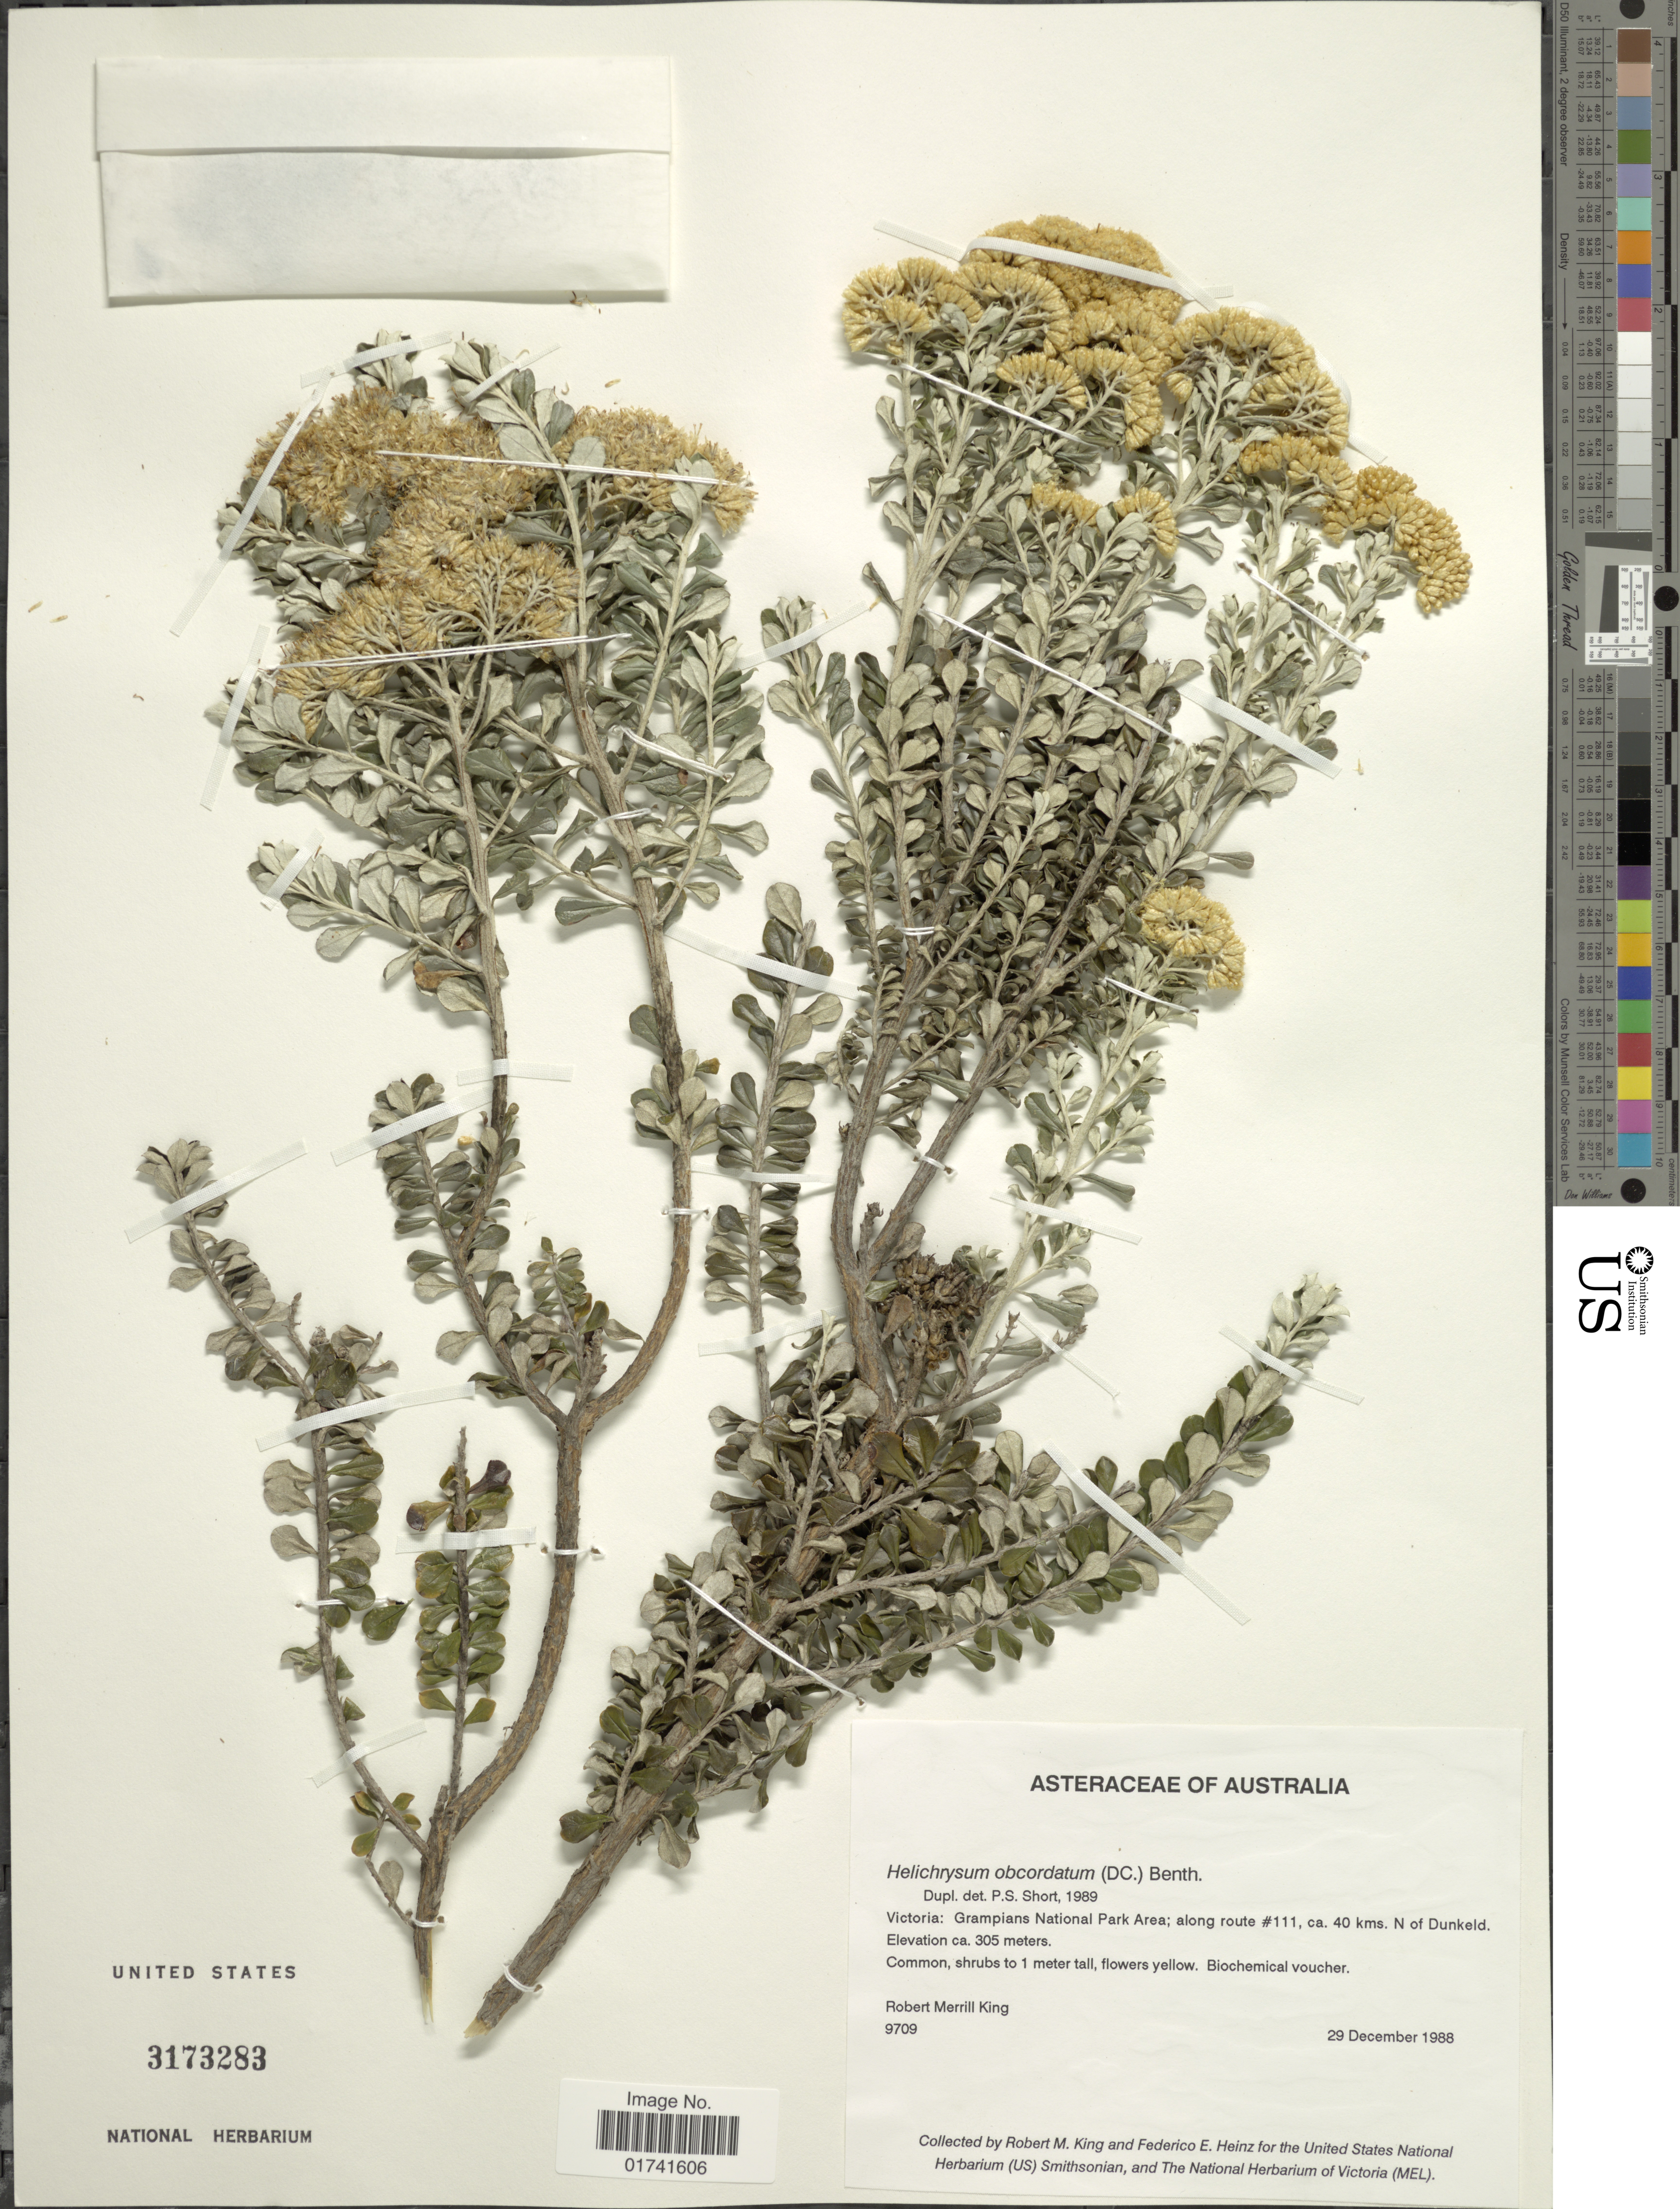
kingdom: Plantae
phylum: Tracheophyta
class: Magnoliopsida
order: Asterales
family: Asteraceae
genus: Ozothamnus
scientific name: Ozothamnus obcordatus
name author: DC.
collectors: R. M. King & F. Heinz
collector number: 9709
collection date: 1988-12-29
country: Australia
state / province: Victoria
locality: Victoria: Grampians National Park Area; along route # 111, ca. 40 kms. N of Dunkeld.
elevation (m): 305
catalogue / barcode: US 3173283